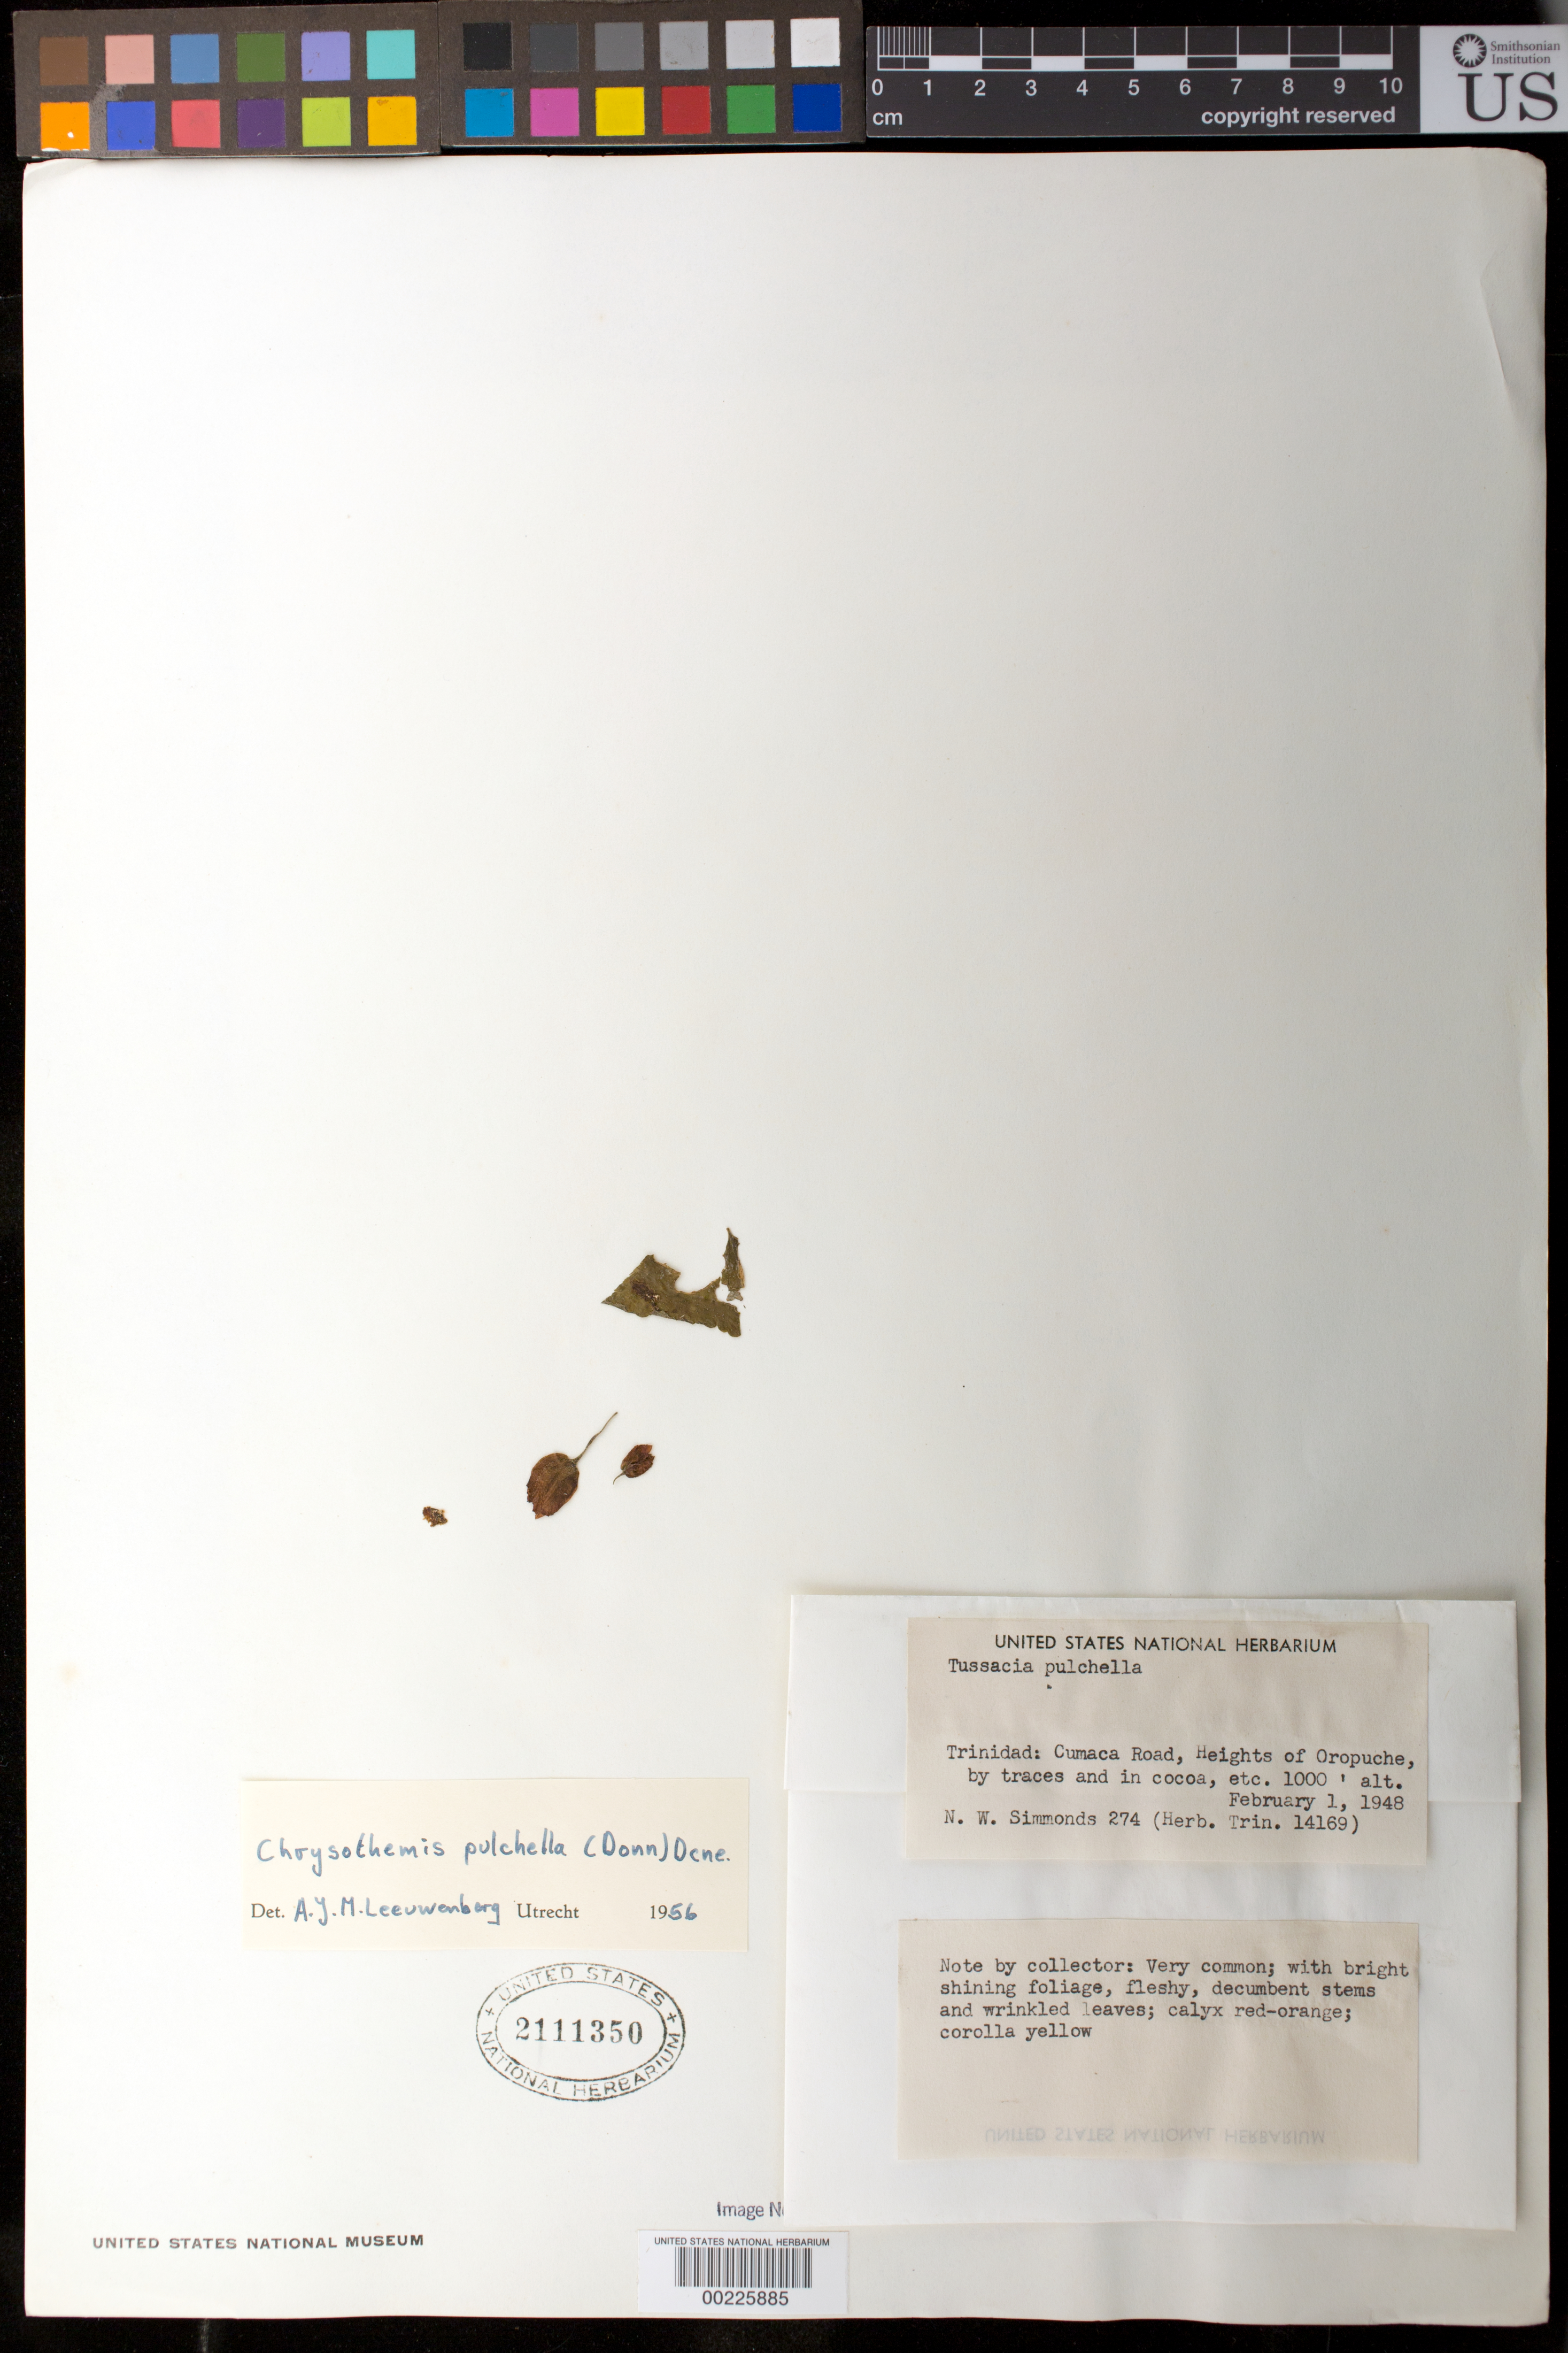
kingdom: Plantae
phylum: Tracheophyta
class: Magnoliopsida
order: Lamiales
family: Gesneriaceae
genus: Chrysothemis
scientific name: Chrysothemis pulchella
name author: (Donn ex Sims) Decne.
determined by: Leeuwenberg, A. J. M.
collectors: N. W. Simmonds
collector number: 274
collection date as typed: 01 Feb 1948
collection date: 1948-02-01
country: Trinidad and Tobago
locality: Cumaca Road, heights of Oropuche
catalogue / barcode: US 2111350